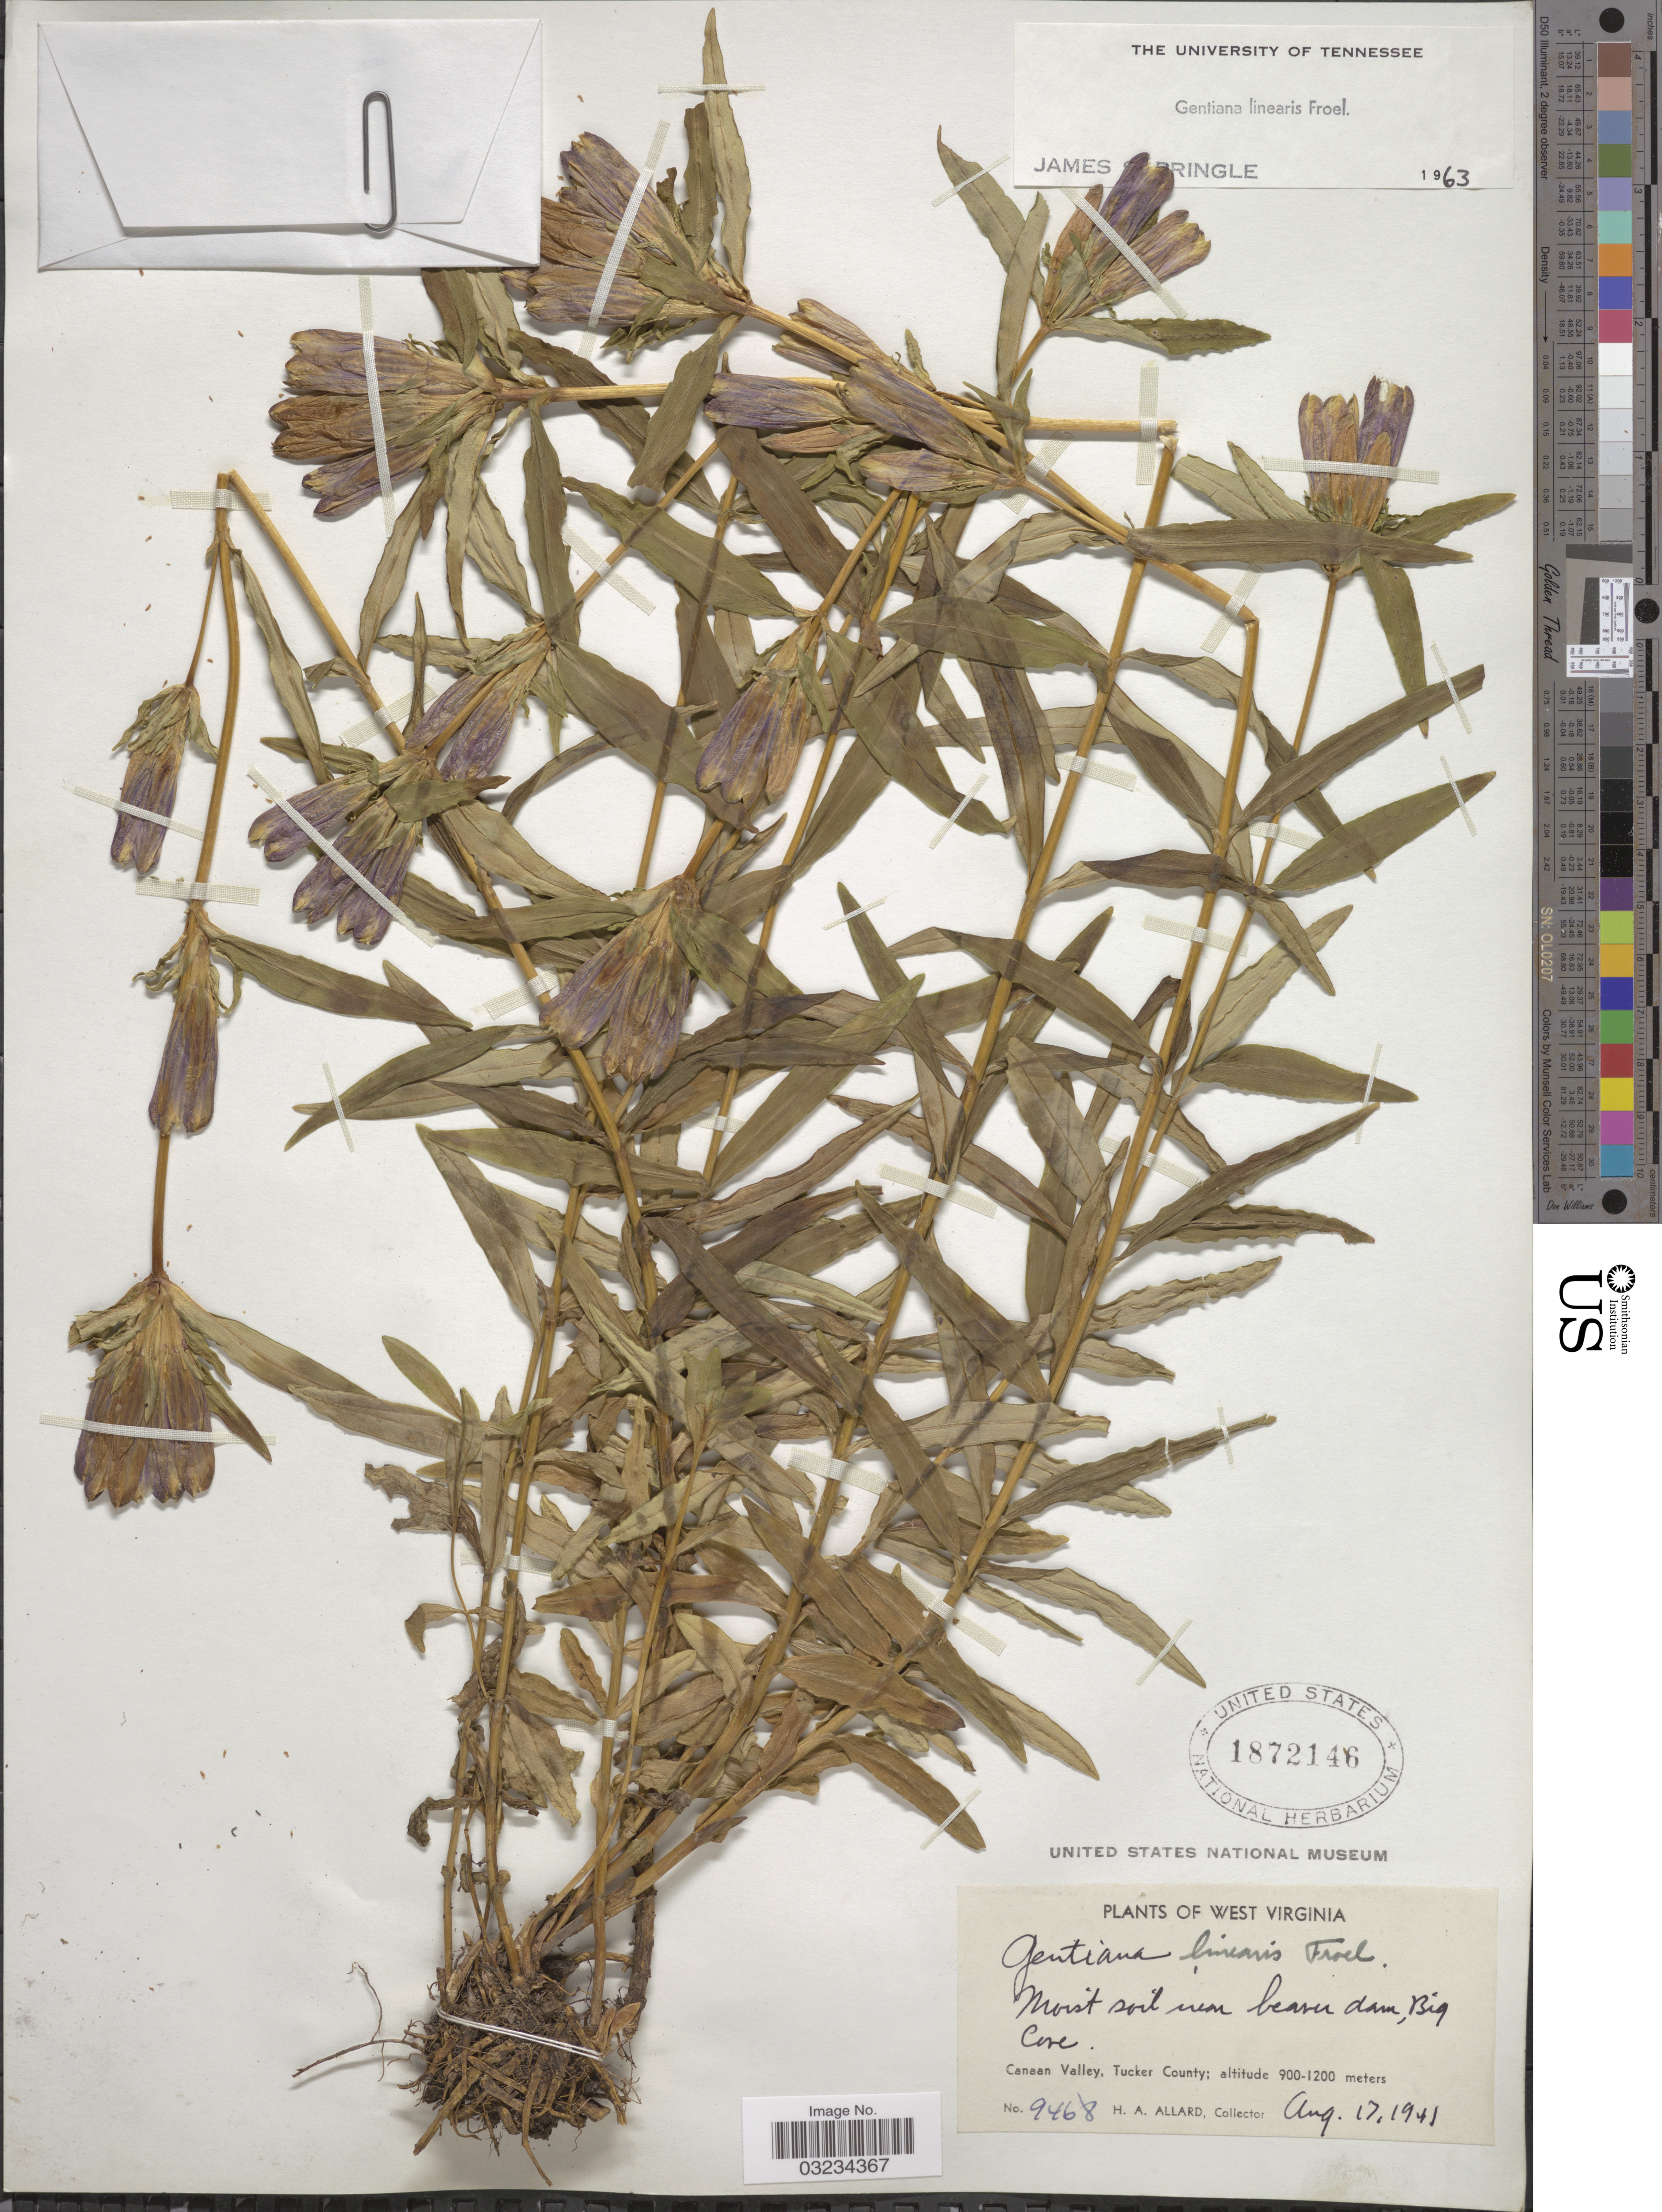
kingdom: Plantae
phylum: Tracheophyta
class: Magnoliopsida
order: Gentianales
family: Gentianaceae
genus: Gentiana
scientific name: Gentiana linearis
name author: Froel.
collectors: H. A. Allard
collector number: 9468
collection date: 1941-08-17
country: United States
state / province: West Virginia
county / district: Tucker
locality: Near beaver dam, Big Cove. Canaan Valley, Tucker County.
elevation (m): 900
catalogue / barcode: US 1872146